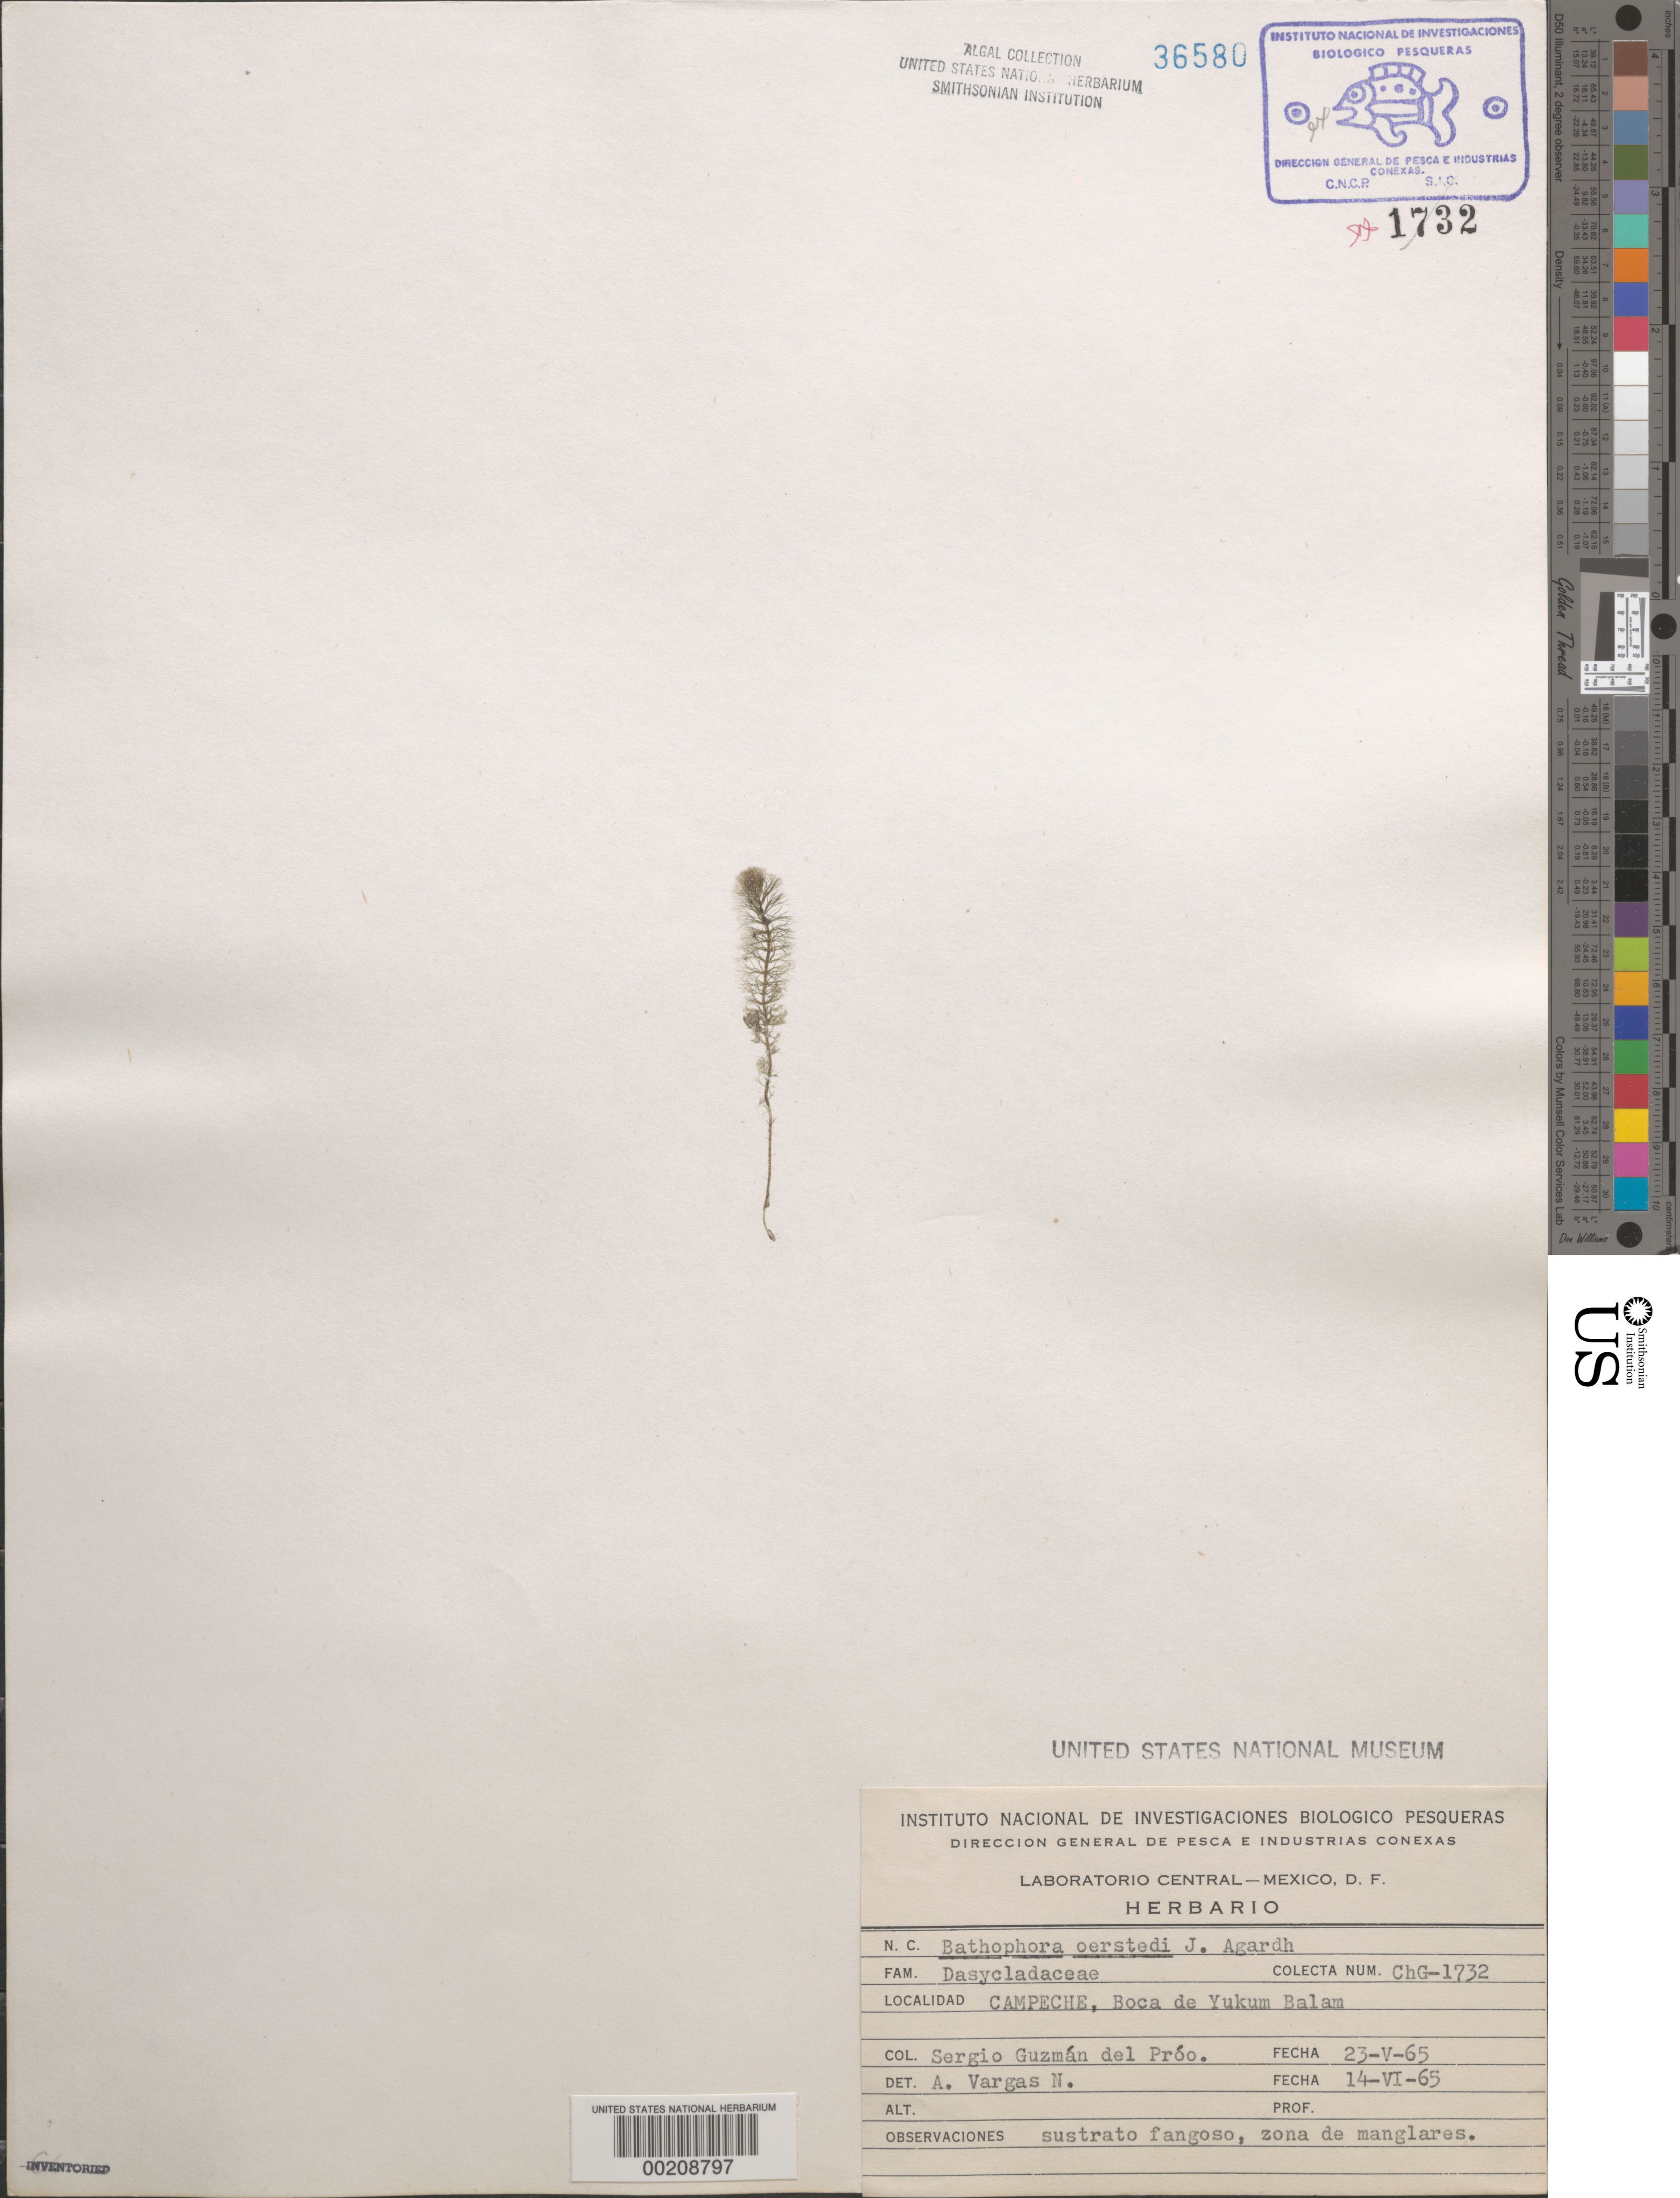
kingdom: Plantae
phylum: Chlorophyta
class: Ulvophyceae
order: Dasycladales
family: Dasycladaceae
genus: Batophora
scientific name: Batophora oerstedii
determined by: Vargas N., A.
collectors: S. Guzman del Proo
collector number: Chg-1732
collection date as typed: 23 May 1965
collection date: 1965-05-23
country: Mexico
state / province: Campeche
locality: Boca de Yukum Balam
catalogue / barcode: US 36580